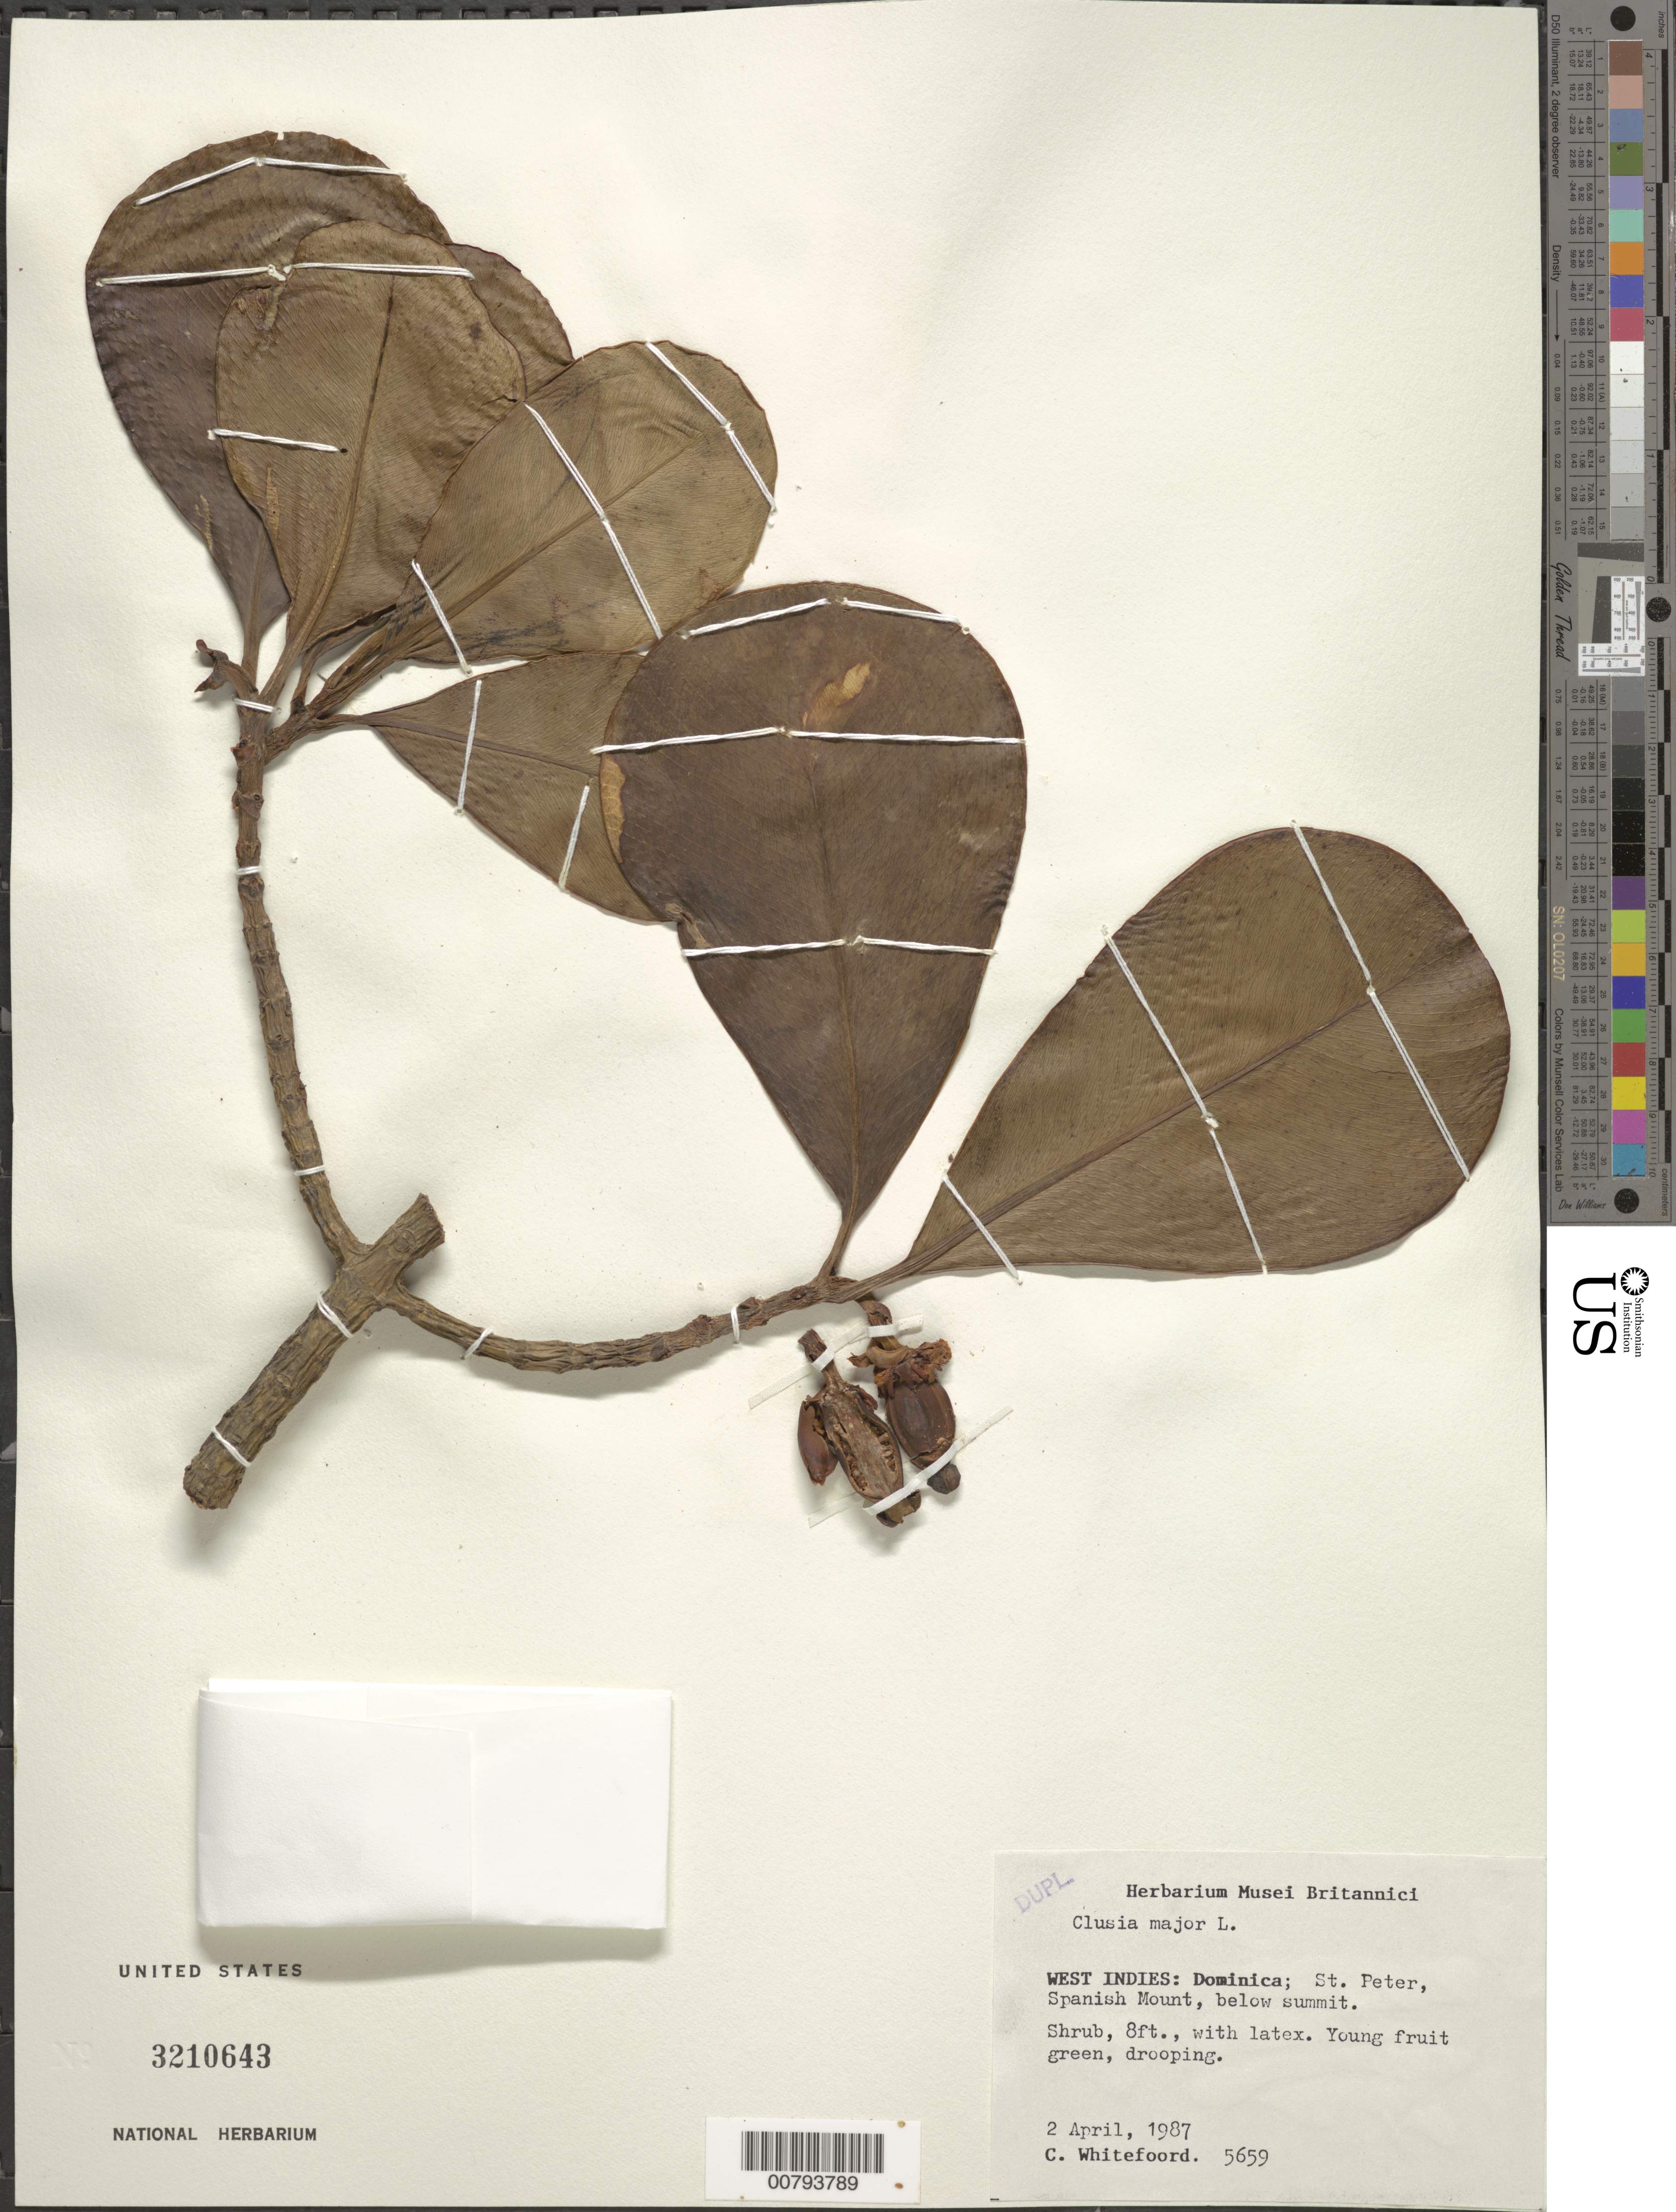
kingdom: Plantae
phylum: Tracheophyta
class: Magnoliopsida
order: Malpighiales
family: Clusiaceae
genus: Clusia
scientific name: Clusia major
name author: L.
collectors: C. Whitefoord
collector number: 5659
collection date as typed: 02 Apr 1987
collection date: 1987-04-02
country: Dominica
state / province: St. Peter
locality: Spanish Mount, below summit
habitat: Just below summit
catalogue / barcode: US 3210643